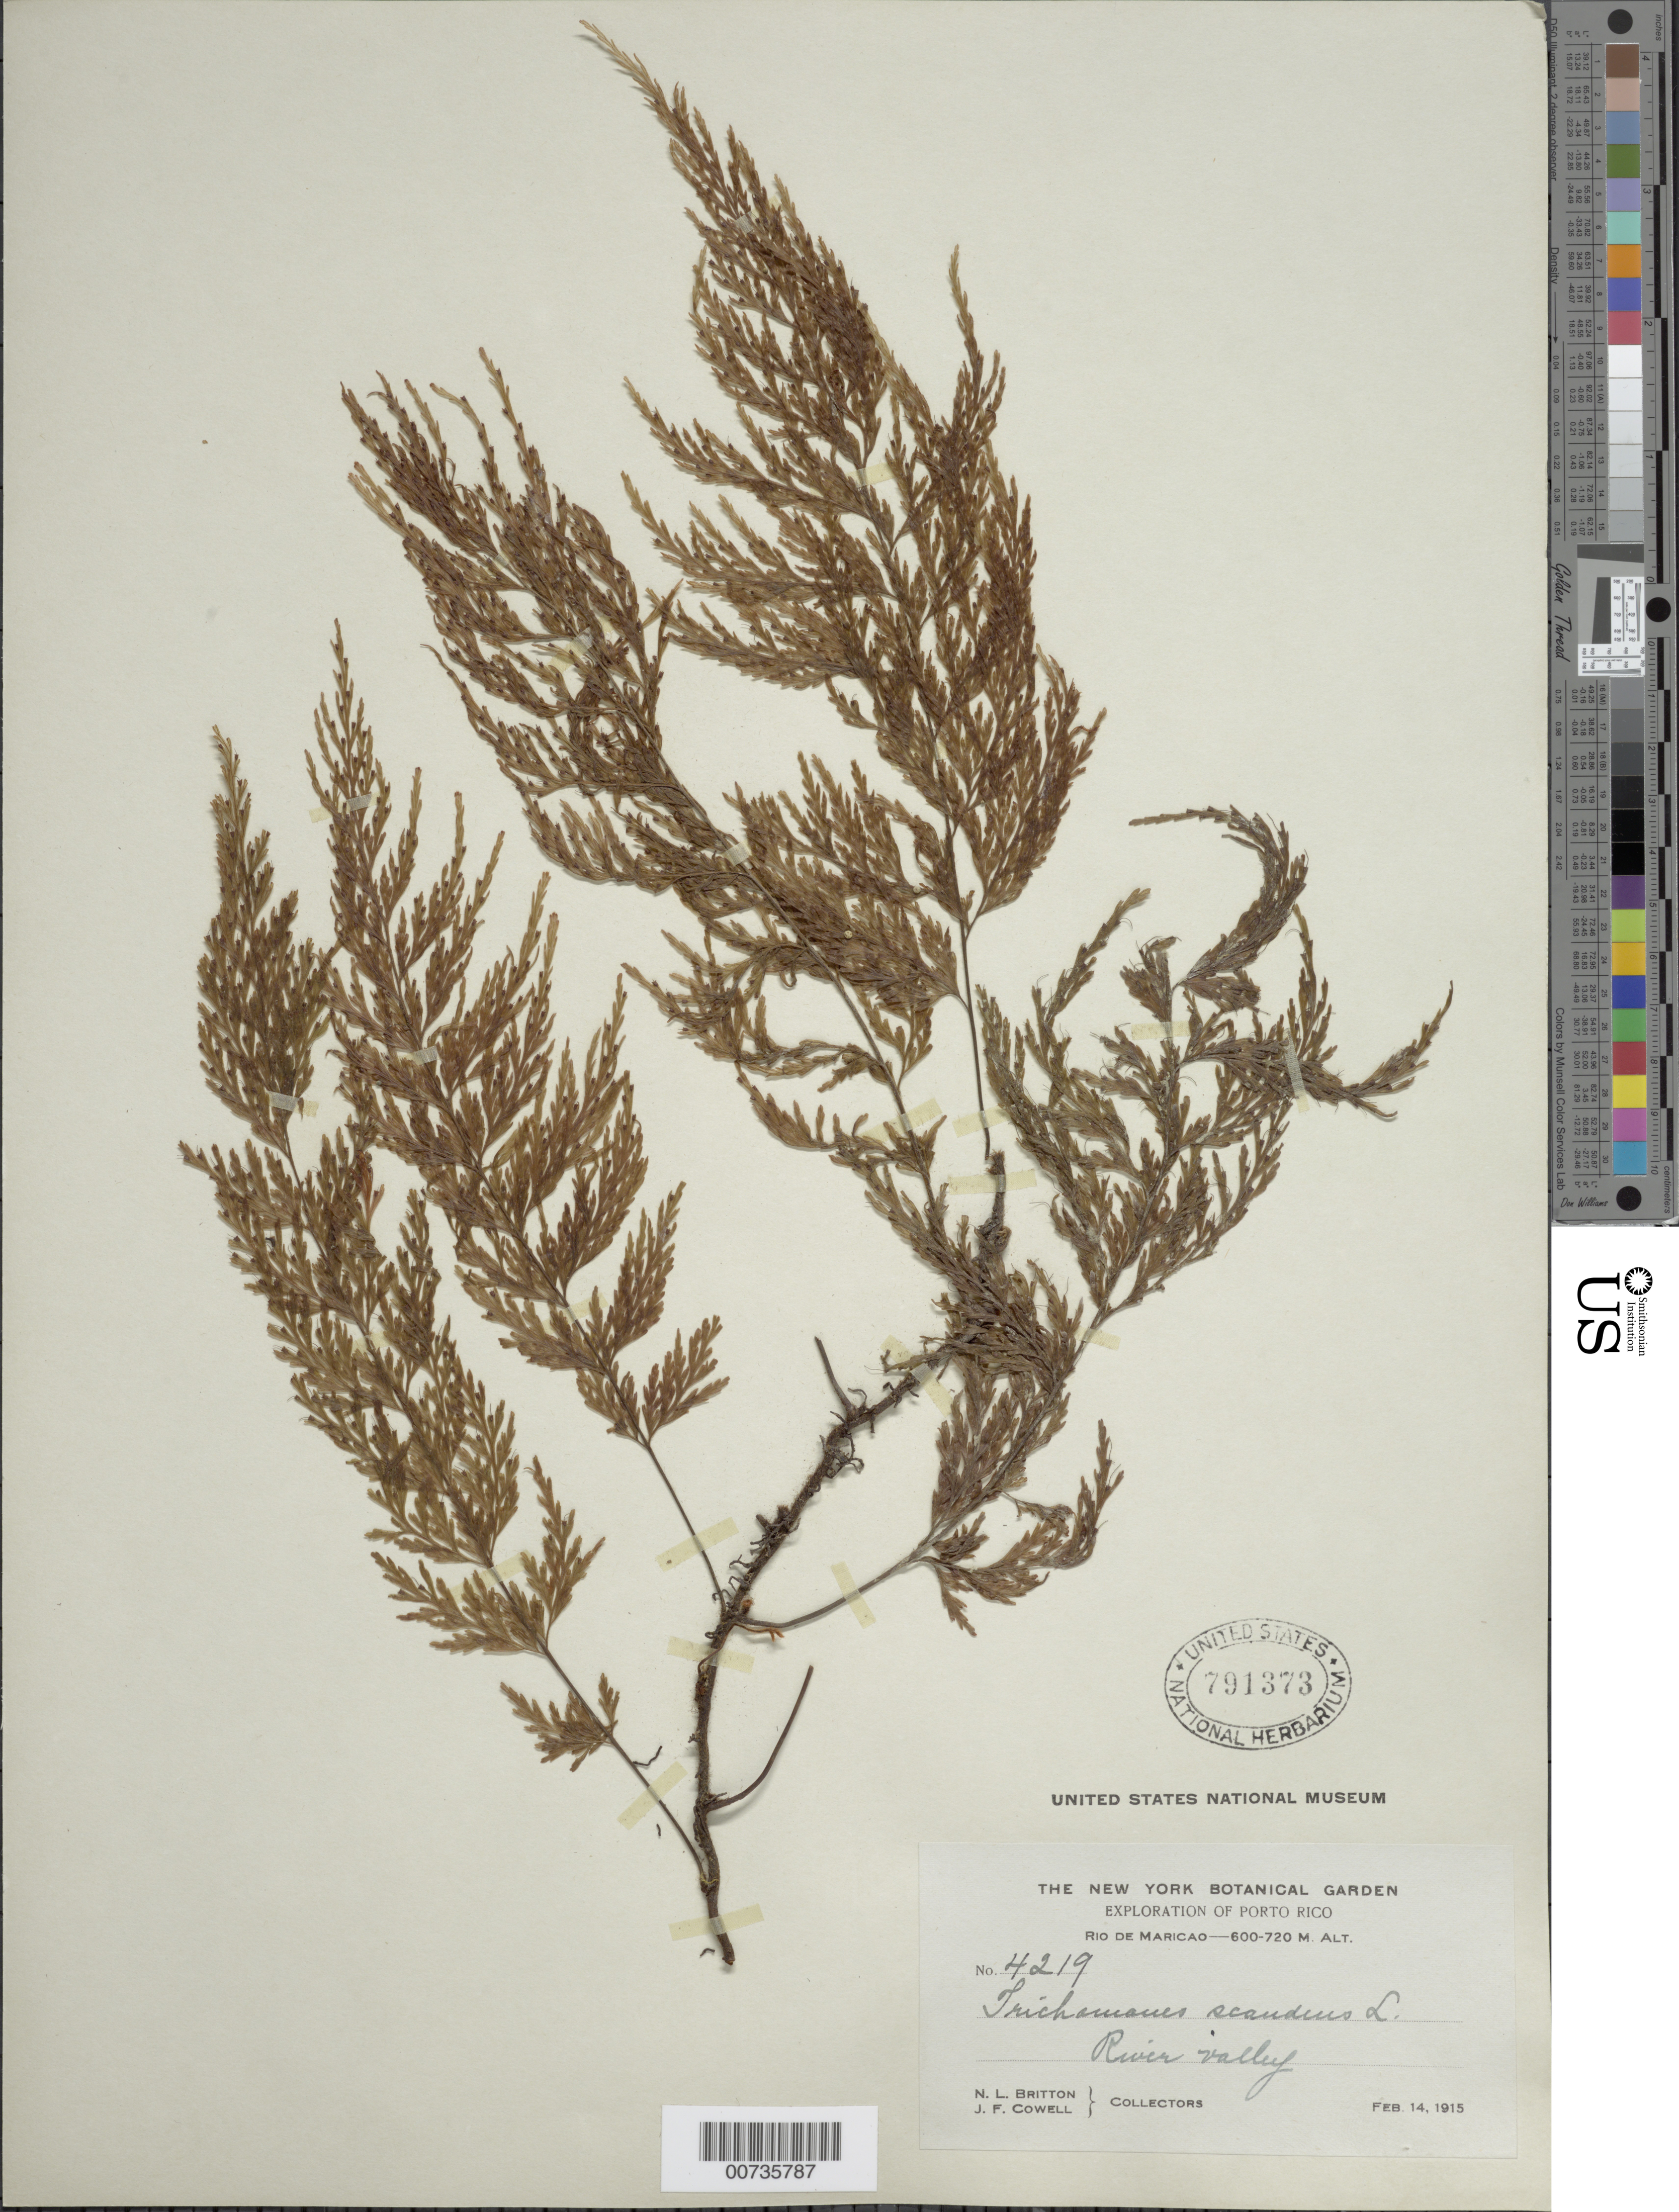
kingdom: Plantae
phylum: Tracheophyta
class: Polypodiopsida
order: Hymenophyllales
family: Hymenophyllaceae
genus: Trichomanes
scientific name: Trichomanes scandens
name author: L.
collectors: N. Britton & J. F. Cowell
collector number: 4219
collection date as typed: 14 Feb 1915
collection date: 1915-02-14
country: Puerto Rico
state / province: Maricao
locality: Río Maricao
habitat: River valley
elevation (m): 600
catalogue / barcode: US 791373